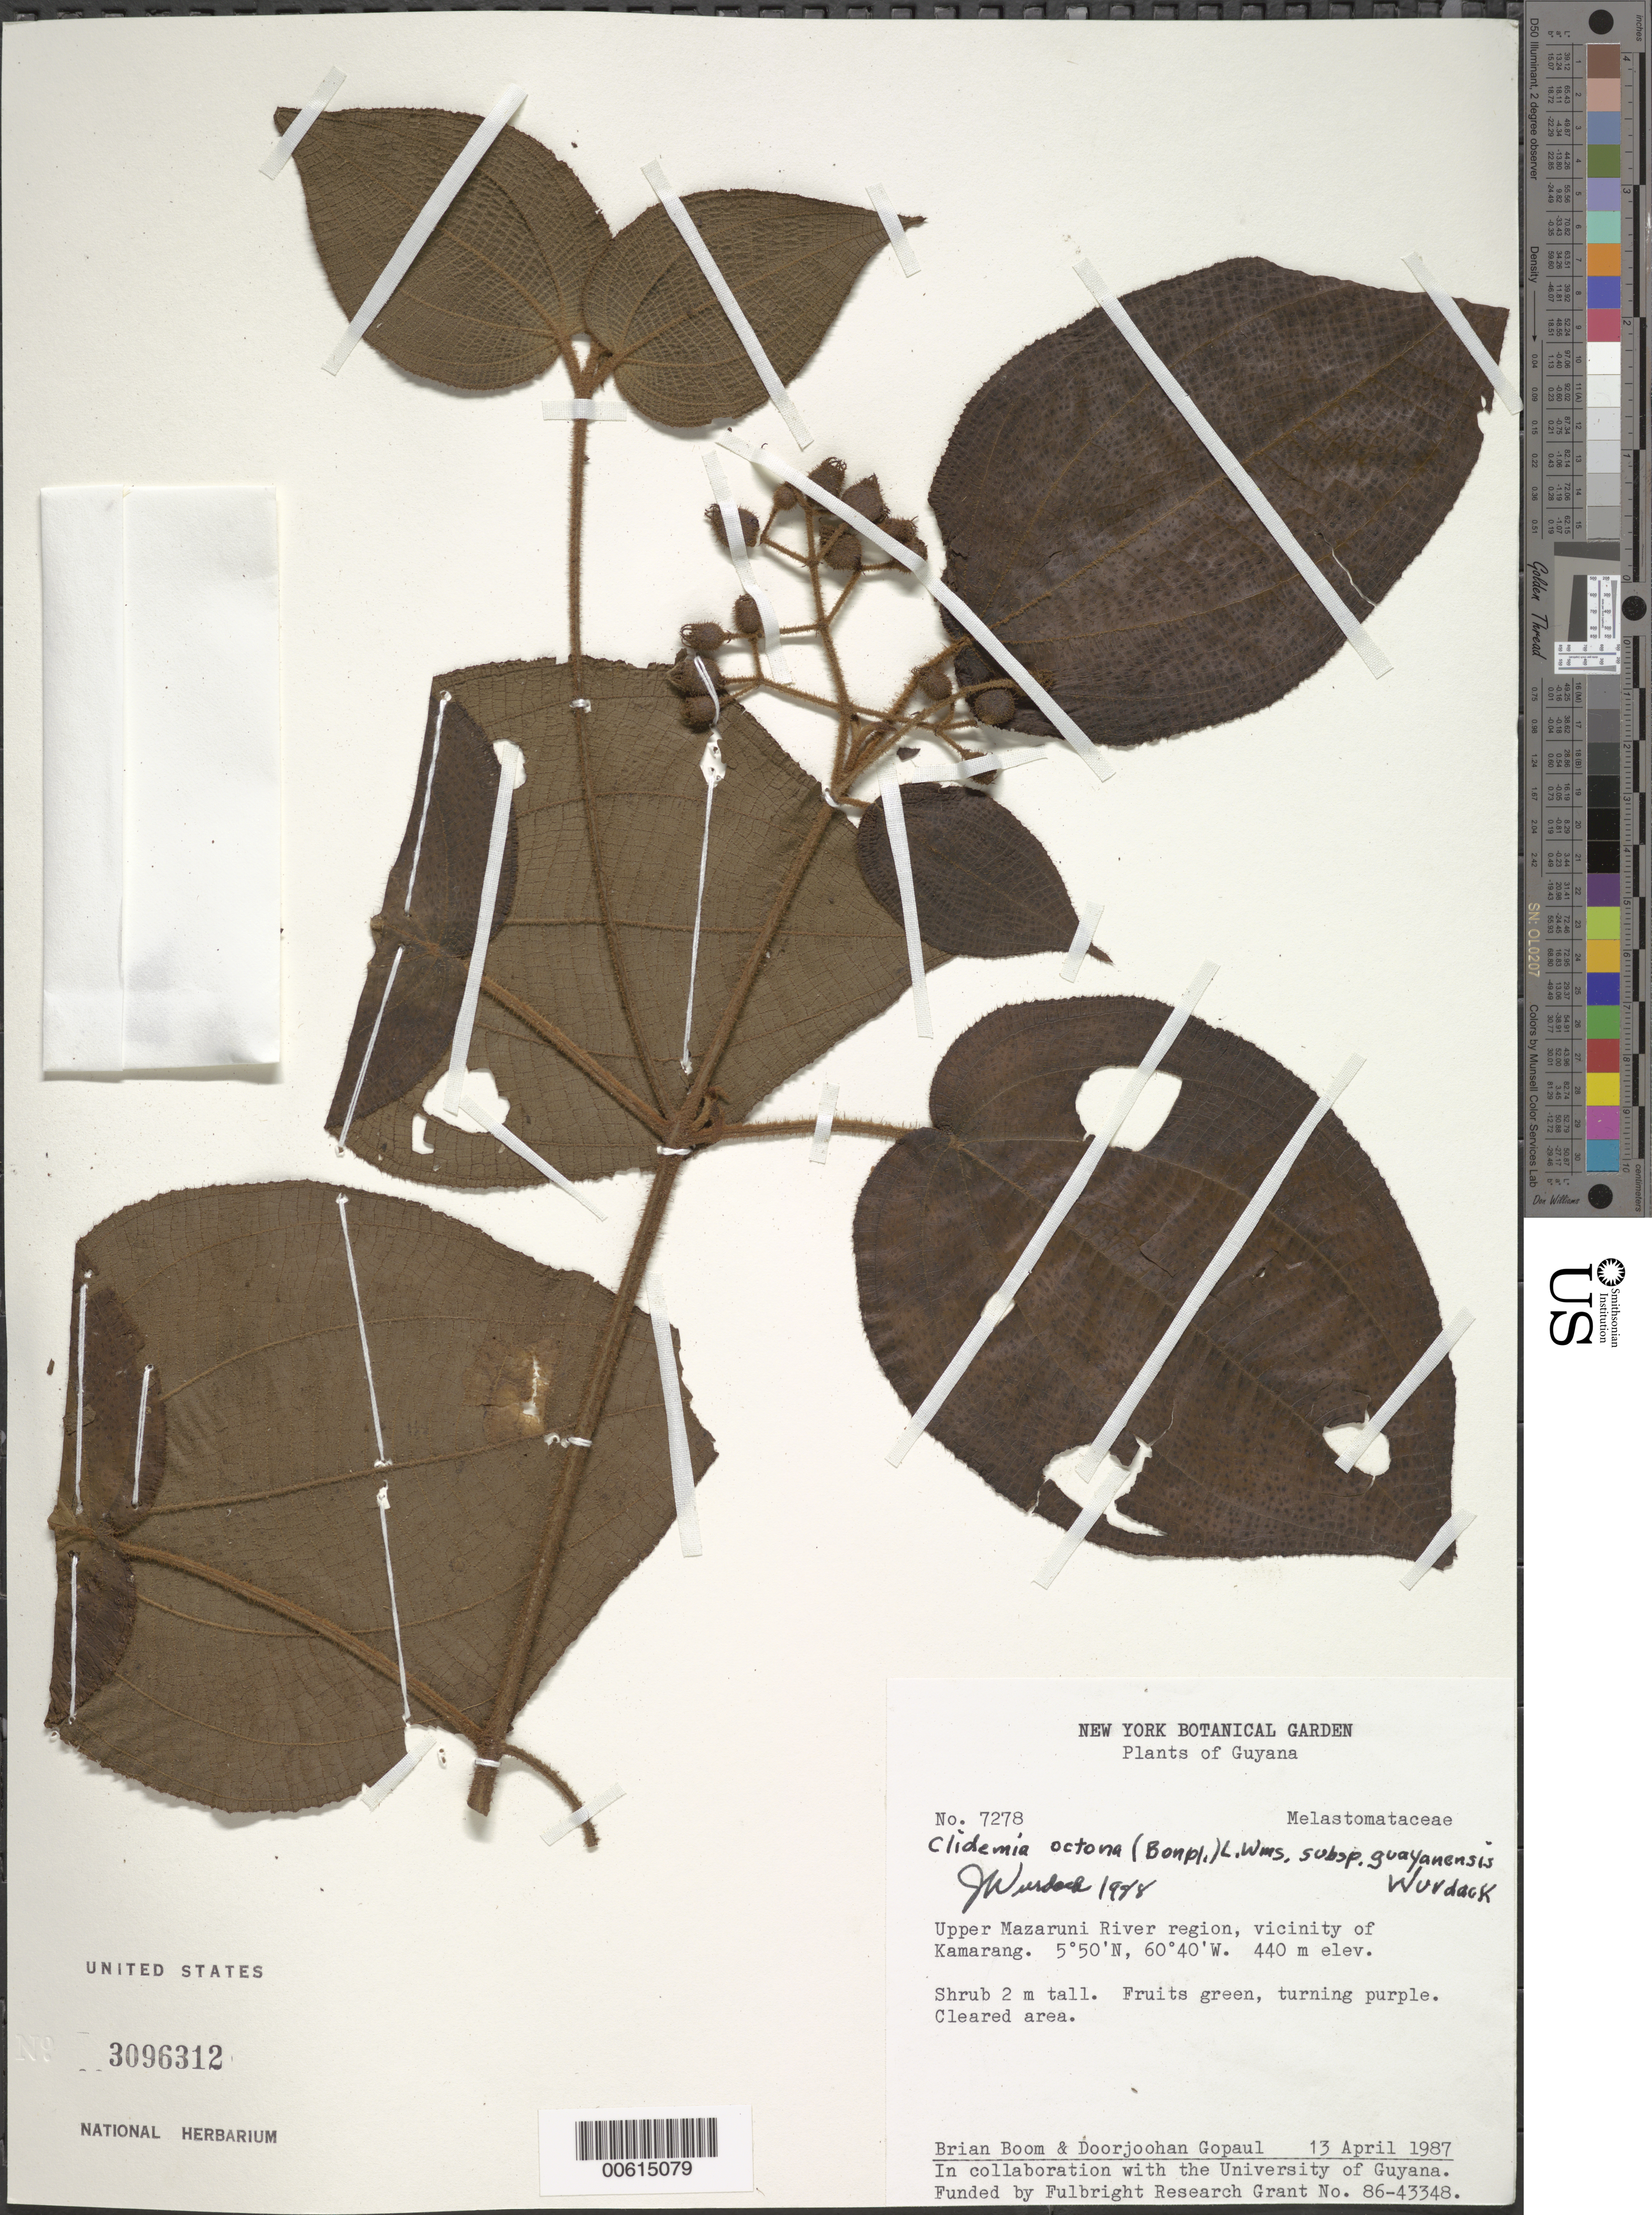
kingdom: Plantae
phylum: Tracheophyta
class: Magnoliopsida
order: Myrtales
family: Melastomataceae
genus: Clidemia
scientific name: Clidemia octona subsp. guayanensis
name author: Wurdack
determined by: Wurdack, John J., (US), US (UNITED STATES)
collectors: B. M. Boom & D. Gopaul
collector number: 7278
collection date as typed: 13-Apr-87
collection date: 1987-04-13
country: Guyana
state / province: Cuyuni-Mazaruni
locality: Kamarang vic., upper Mazaruni R.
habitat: Cleared area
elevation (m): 440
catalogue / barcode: US 3096312